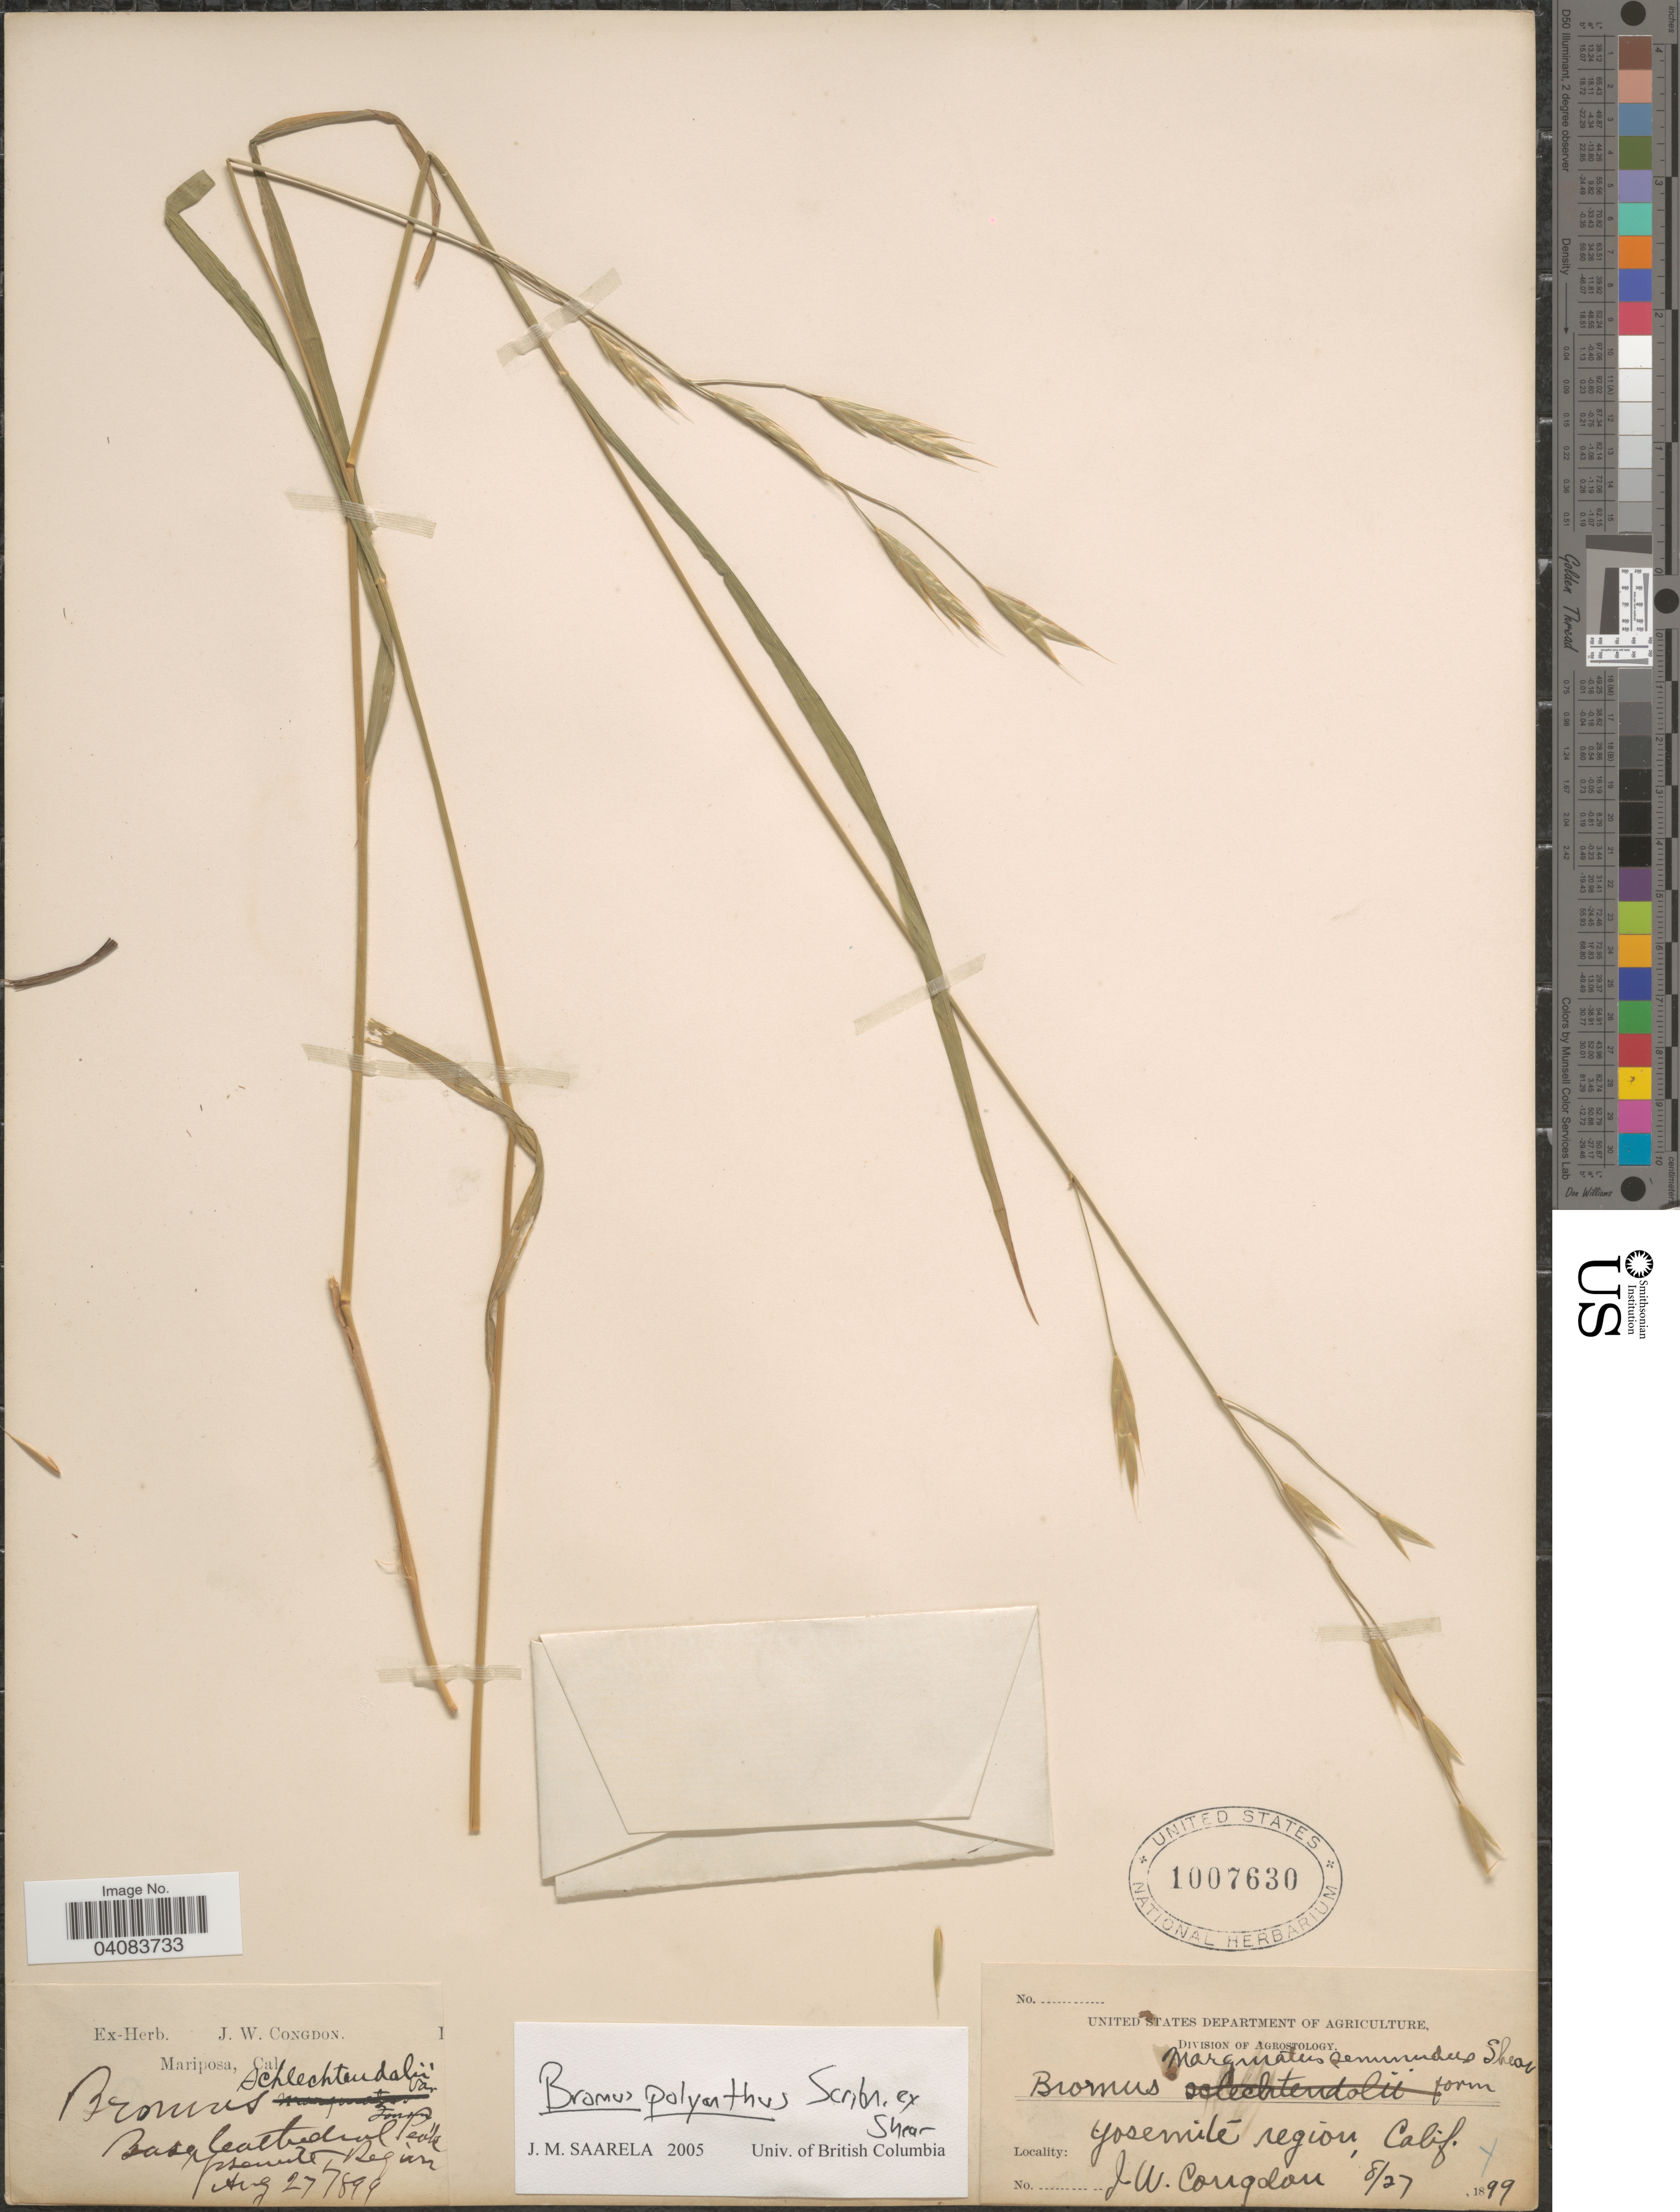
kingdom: Plantae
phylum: Tracheophyta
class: Liliopsida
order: Poales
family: Poaceae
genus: Bromus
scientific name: Bromus polyanthus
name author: Scribn. ex Shear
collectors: J. W. Congdon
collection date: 1899-08-27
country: United States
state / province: California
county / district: Mariposa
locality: Yosemite region. Base Cathedral Peak.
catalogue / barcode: US 1007630